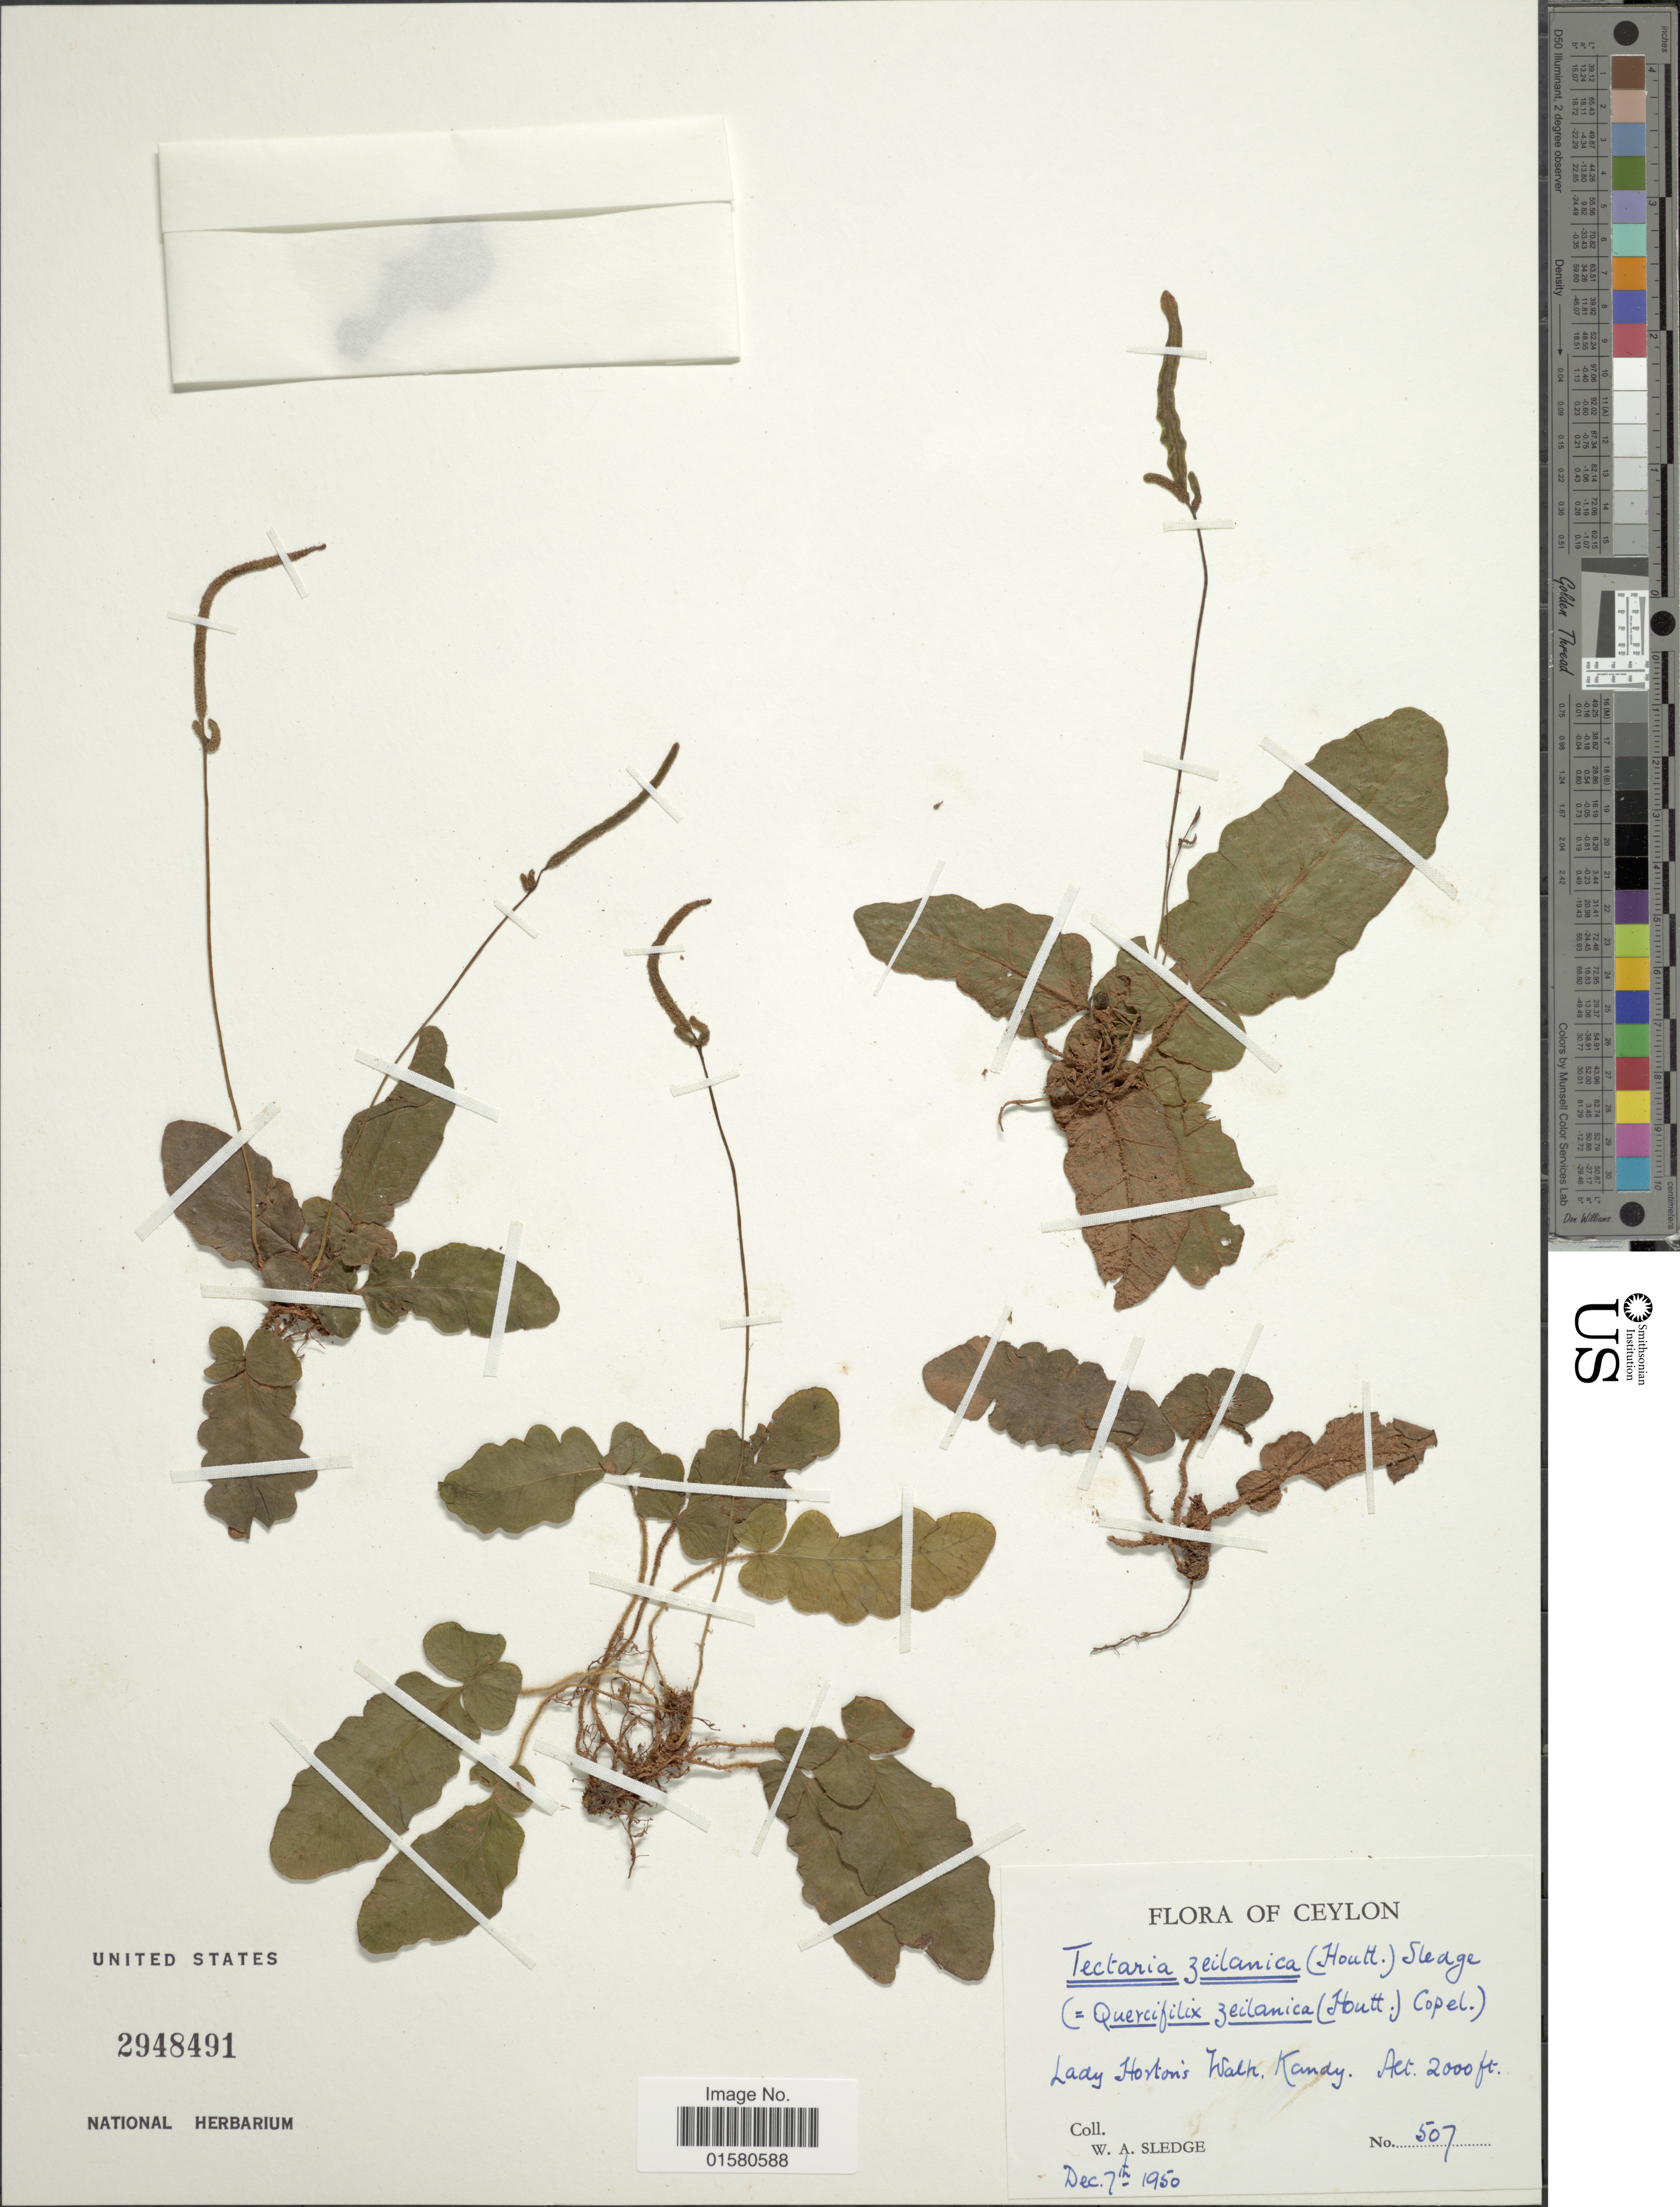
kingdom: Plantae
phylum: Tracheophyta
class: Polypodiopsida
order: Polypodiales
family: Tectariaceae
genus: Tectaria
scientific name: Tectaria zeilanica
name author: (Houtt.) Sledge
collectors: W. A. Sledge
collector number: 507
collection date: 1950-12-07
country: Sri Lanka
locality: Ceylon. Lady Hortonis Walh. Kandy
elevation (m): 610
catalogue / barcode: US 2948491